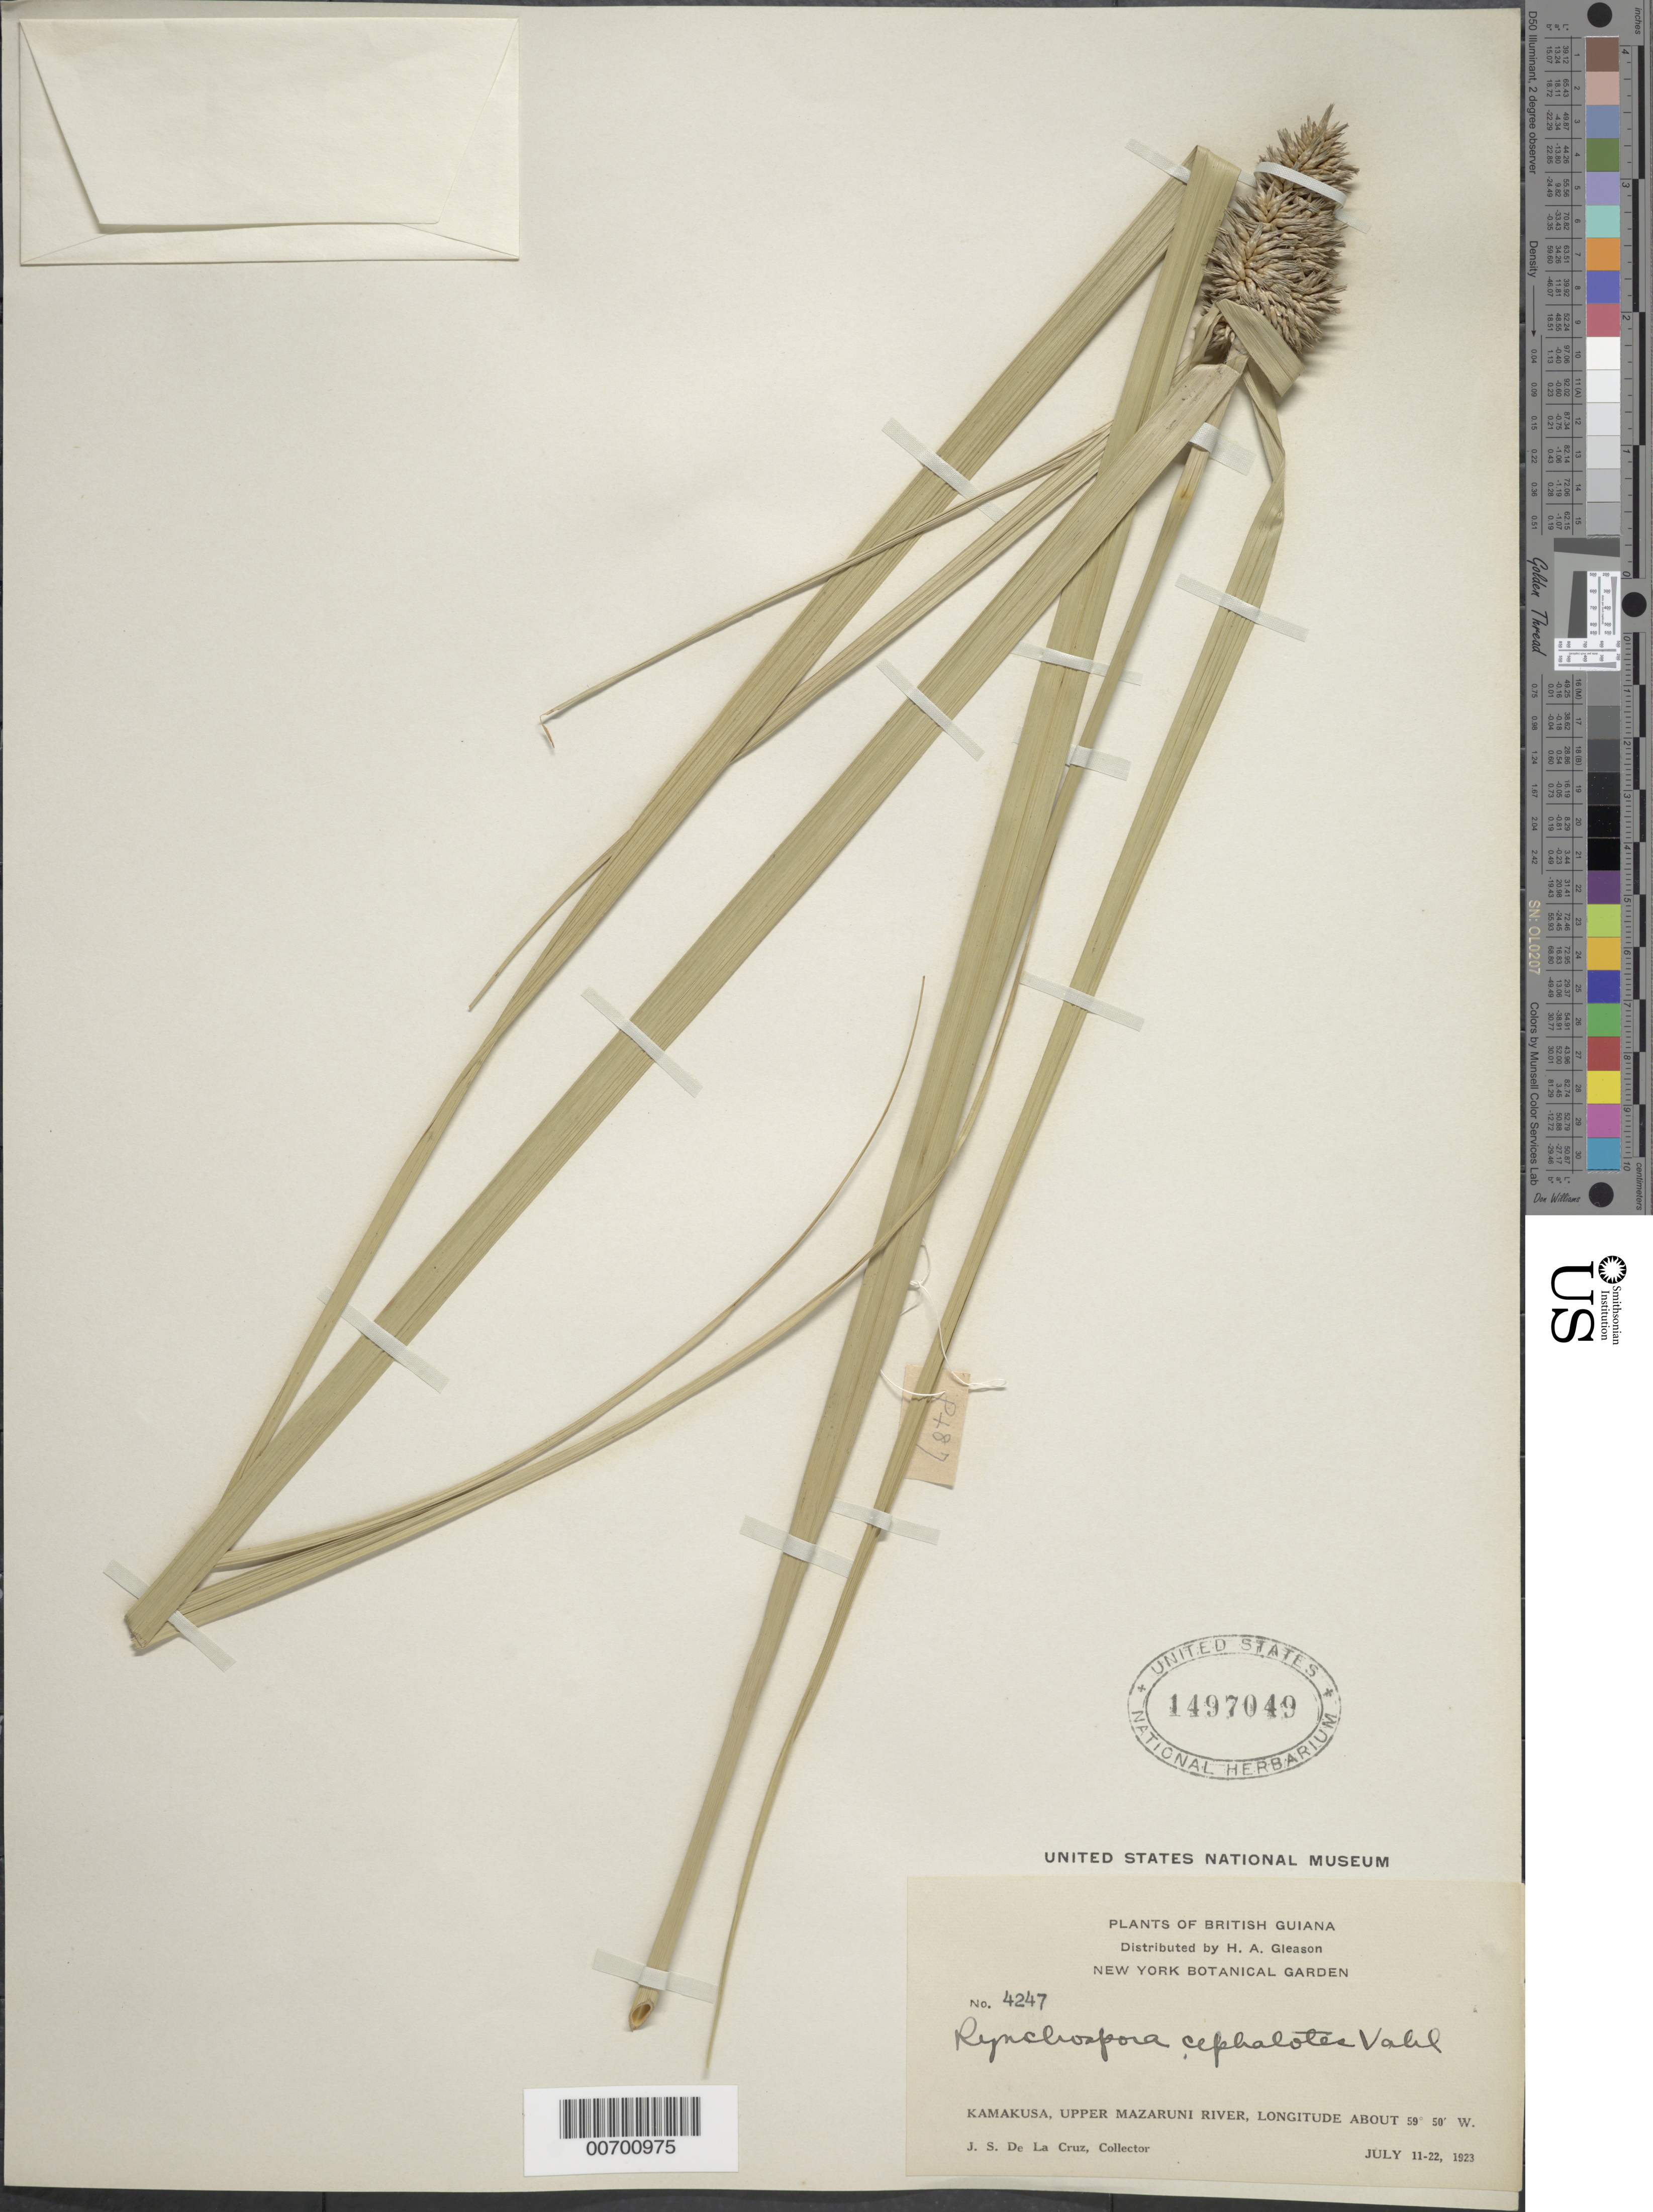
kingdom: Plantae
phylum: Tracheophyta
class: Liliopsida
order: Poales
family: Cyperaceae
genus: Rhynchospora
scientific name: Rhynchospora cephalotes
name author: (L.) Vahl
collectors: J. S. de la Cruz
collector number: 4247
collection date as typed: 11-Jul-23 to 22-Jul-23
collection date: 1923-07-11/1923-07-22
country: Guyana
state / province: Cuyuni-Mazaruni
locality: Kamakusa, Upper Mazaruni R.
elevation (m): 100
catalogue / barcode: US 1497049